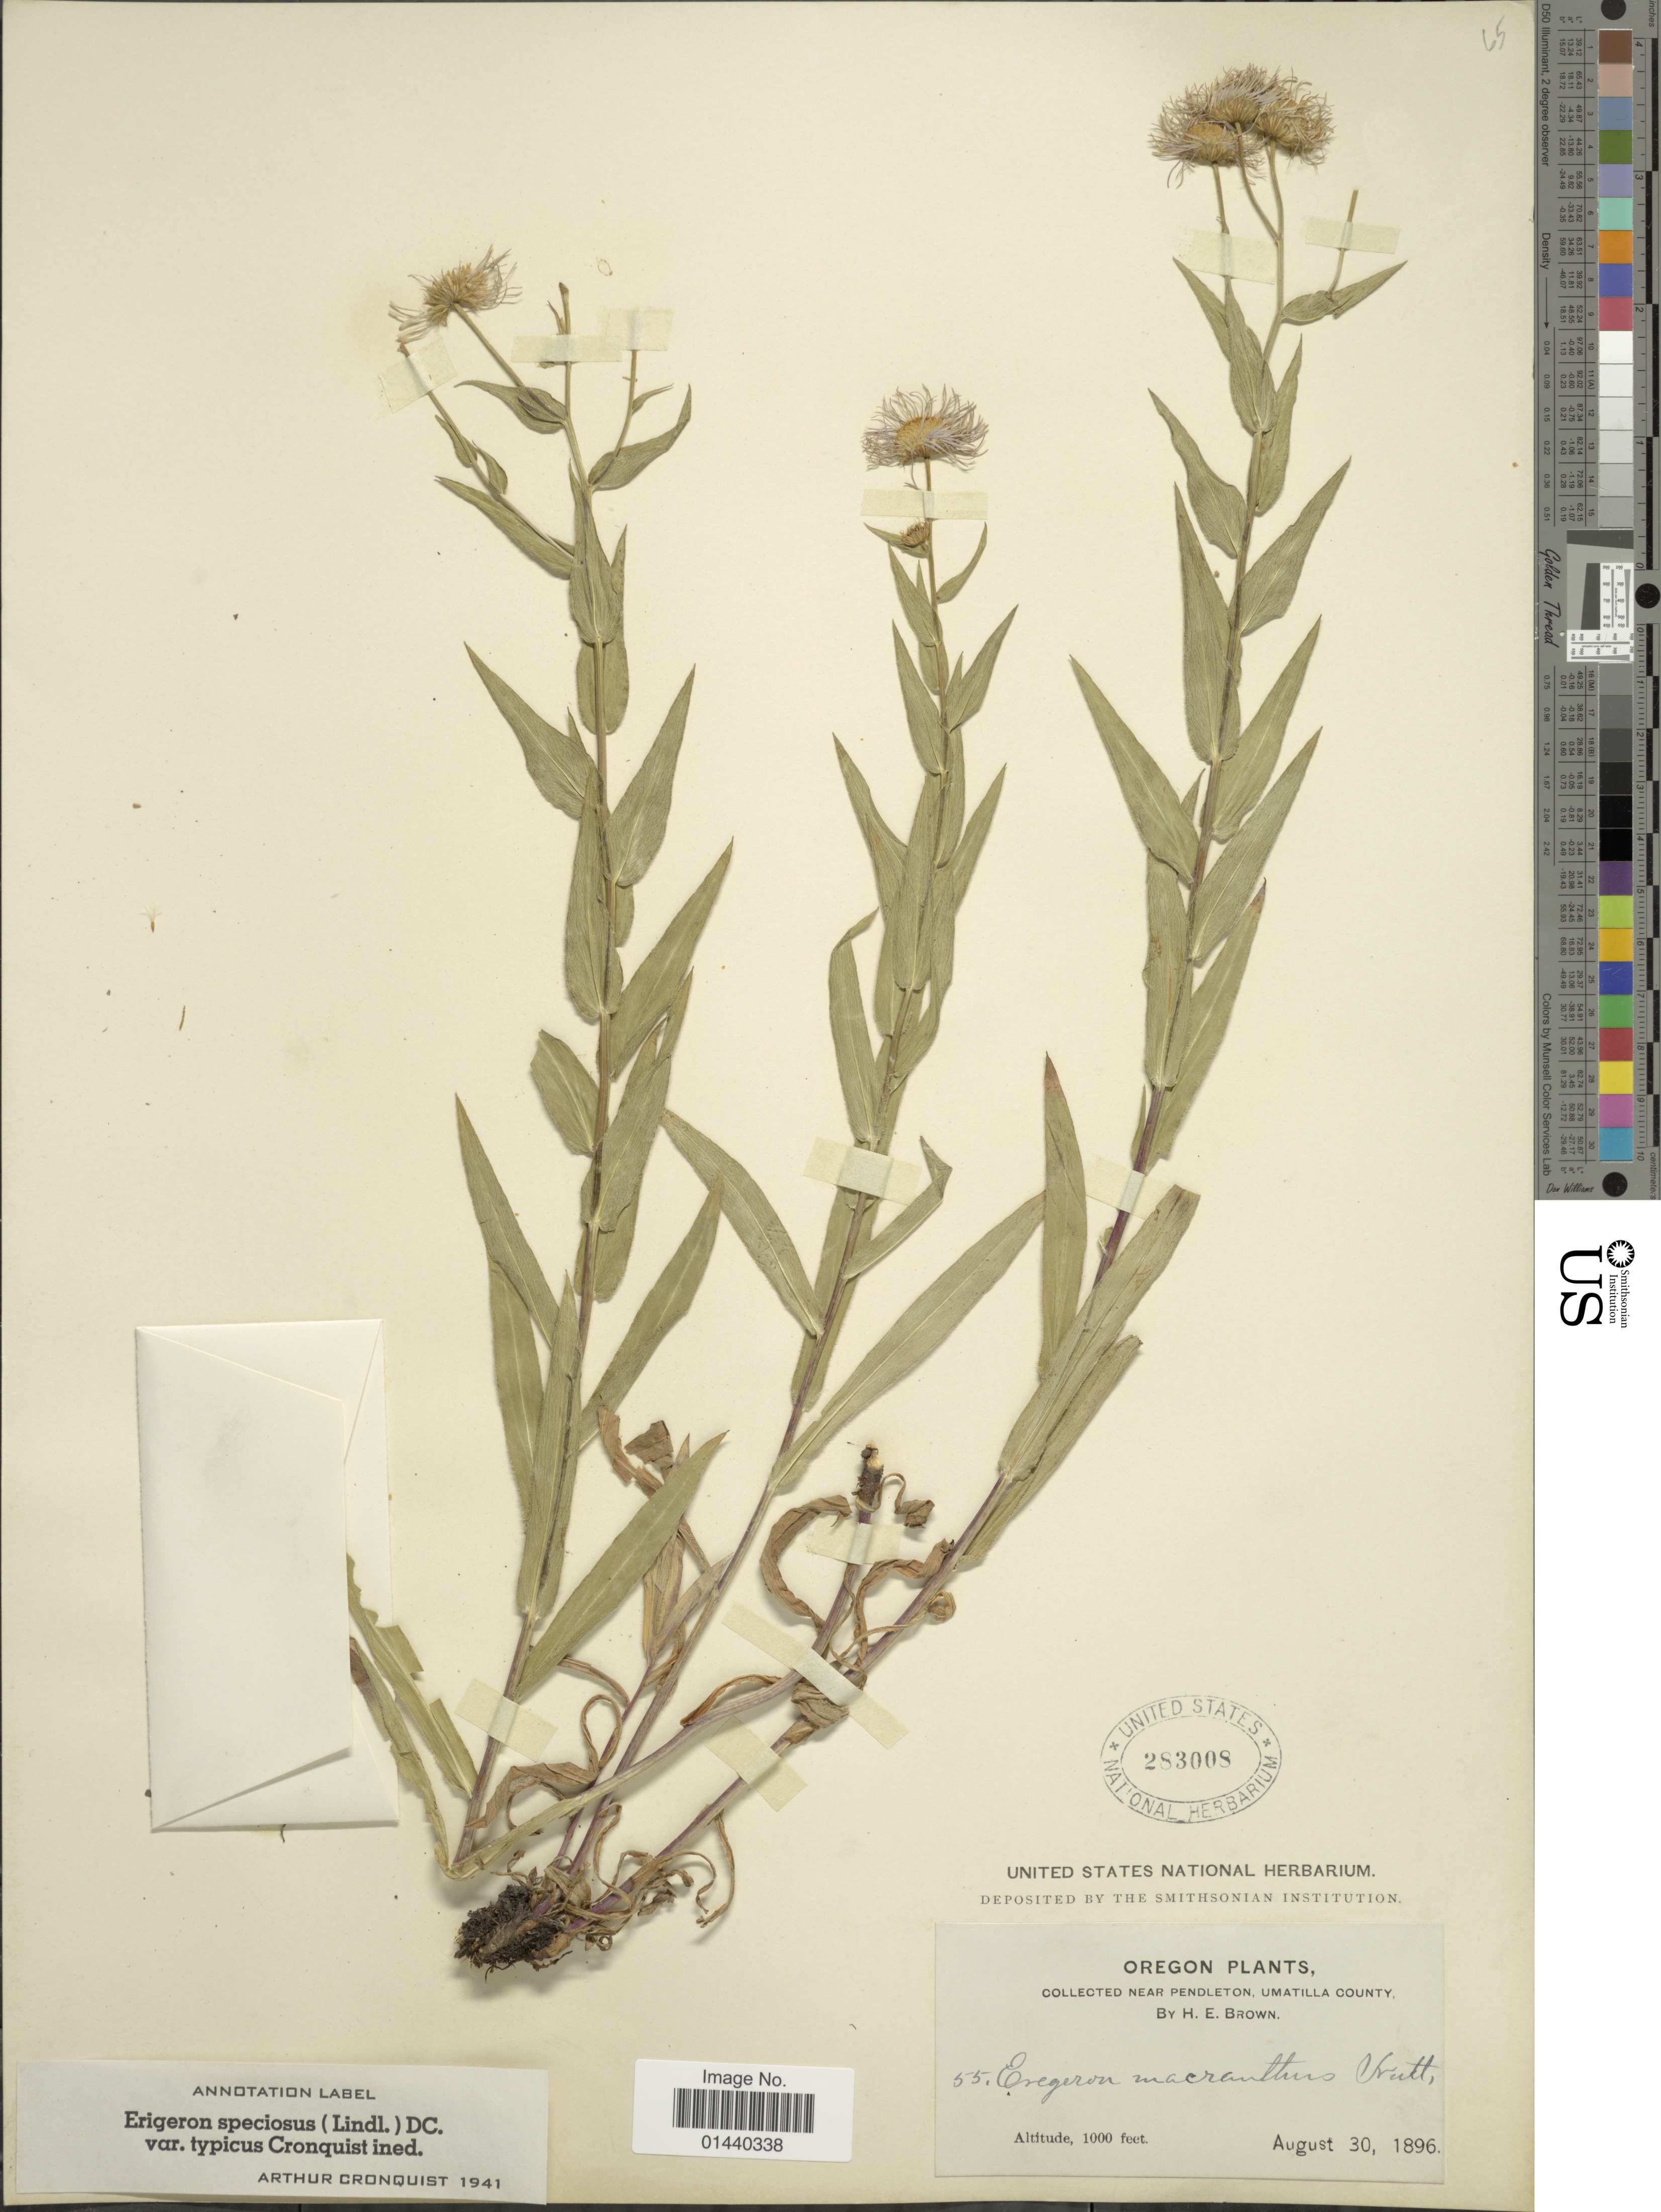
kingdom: Plantae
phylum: Tracheophyta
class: Magnoliopsida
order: Asterales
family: Asteraceae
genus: Erigeron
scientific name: Erigeron speciosus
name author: (Lindl.) DC.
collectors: H. E. Brown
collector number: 55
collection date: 1896-08-30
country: United States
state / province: Oregon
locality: Near Pendleton, Umatilla County.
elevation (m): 305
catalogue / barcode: US 283008